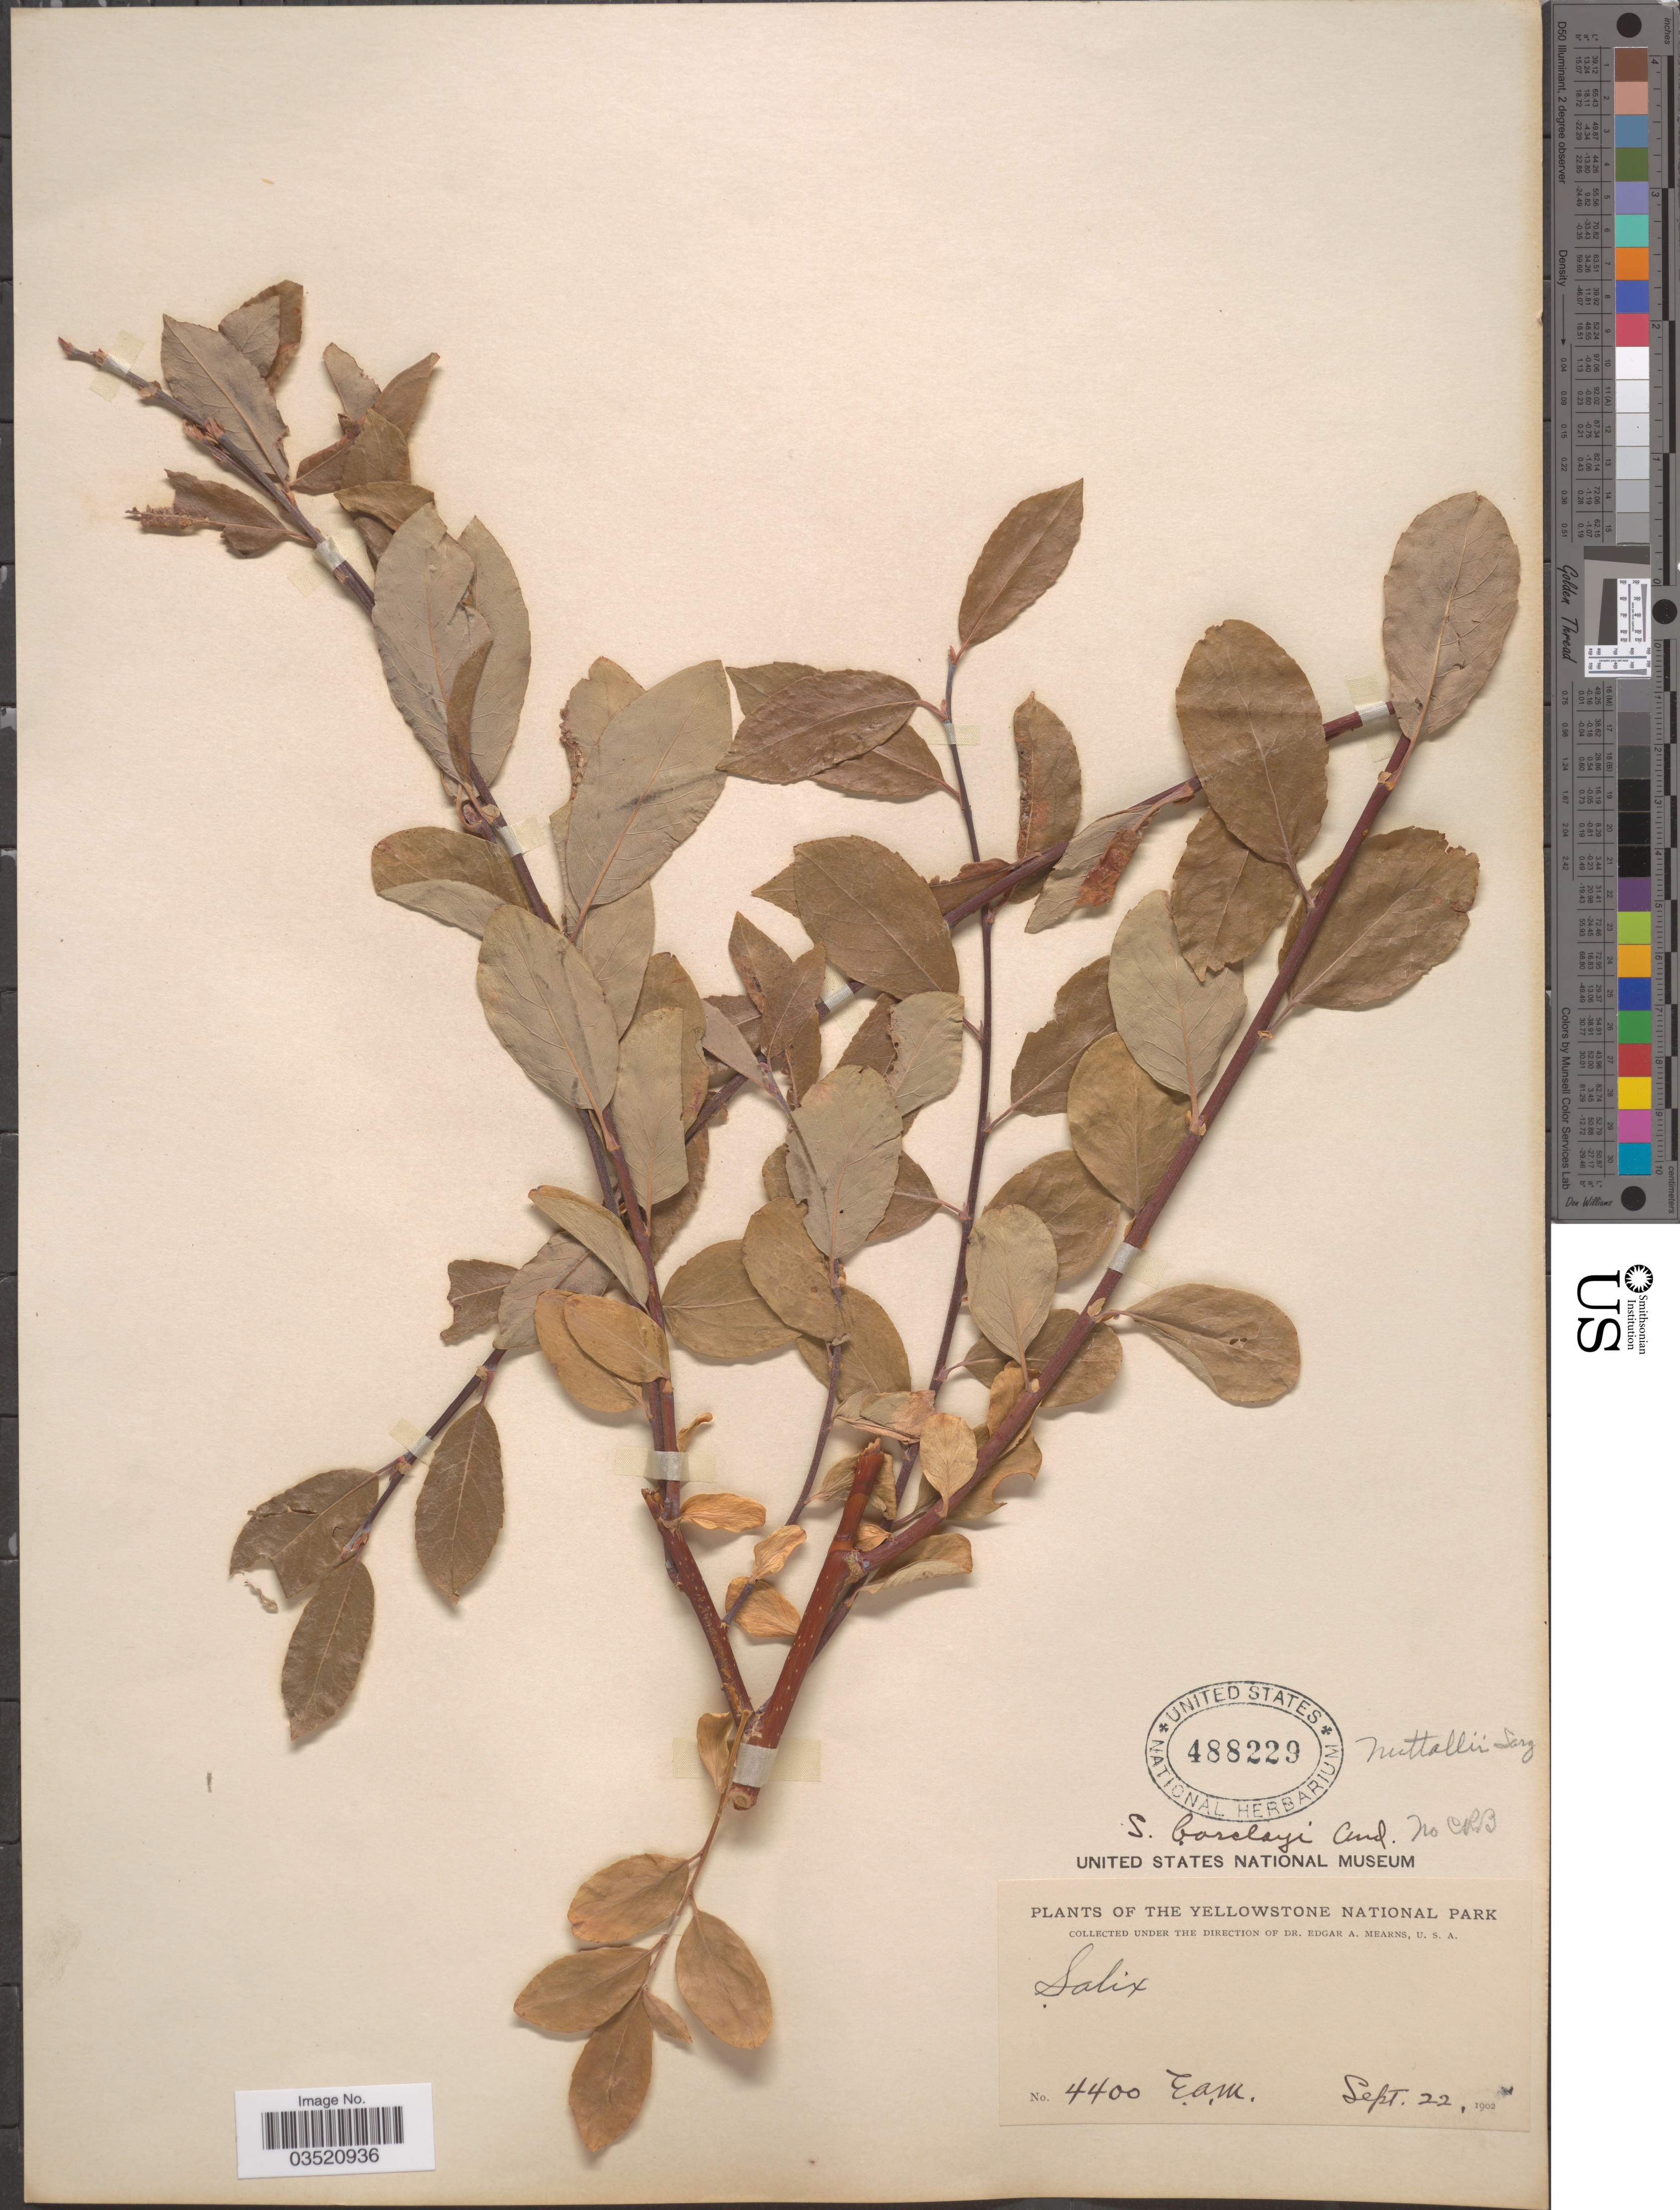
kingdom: Plantae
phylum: Tracheophyta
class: Magnoliopsida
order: Malpighiales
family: Salicaceae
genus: Salix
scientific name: Salix scouleriana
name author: Barratt ex Hook.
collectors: E. A. Mearns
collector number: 4400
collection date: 1902-09-22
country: United States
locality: The Yellowstone National Park.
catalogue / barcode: US 488229